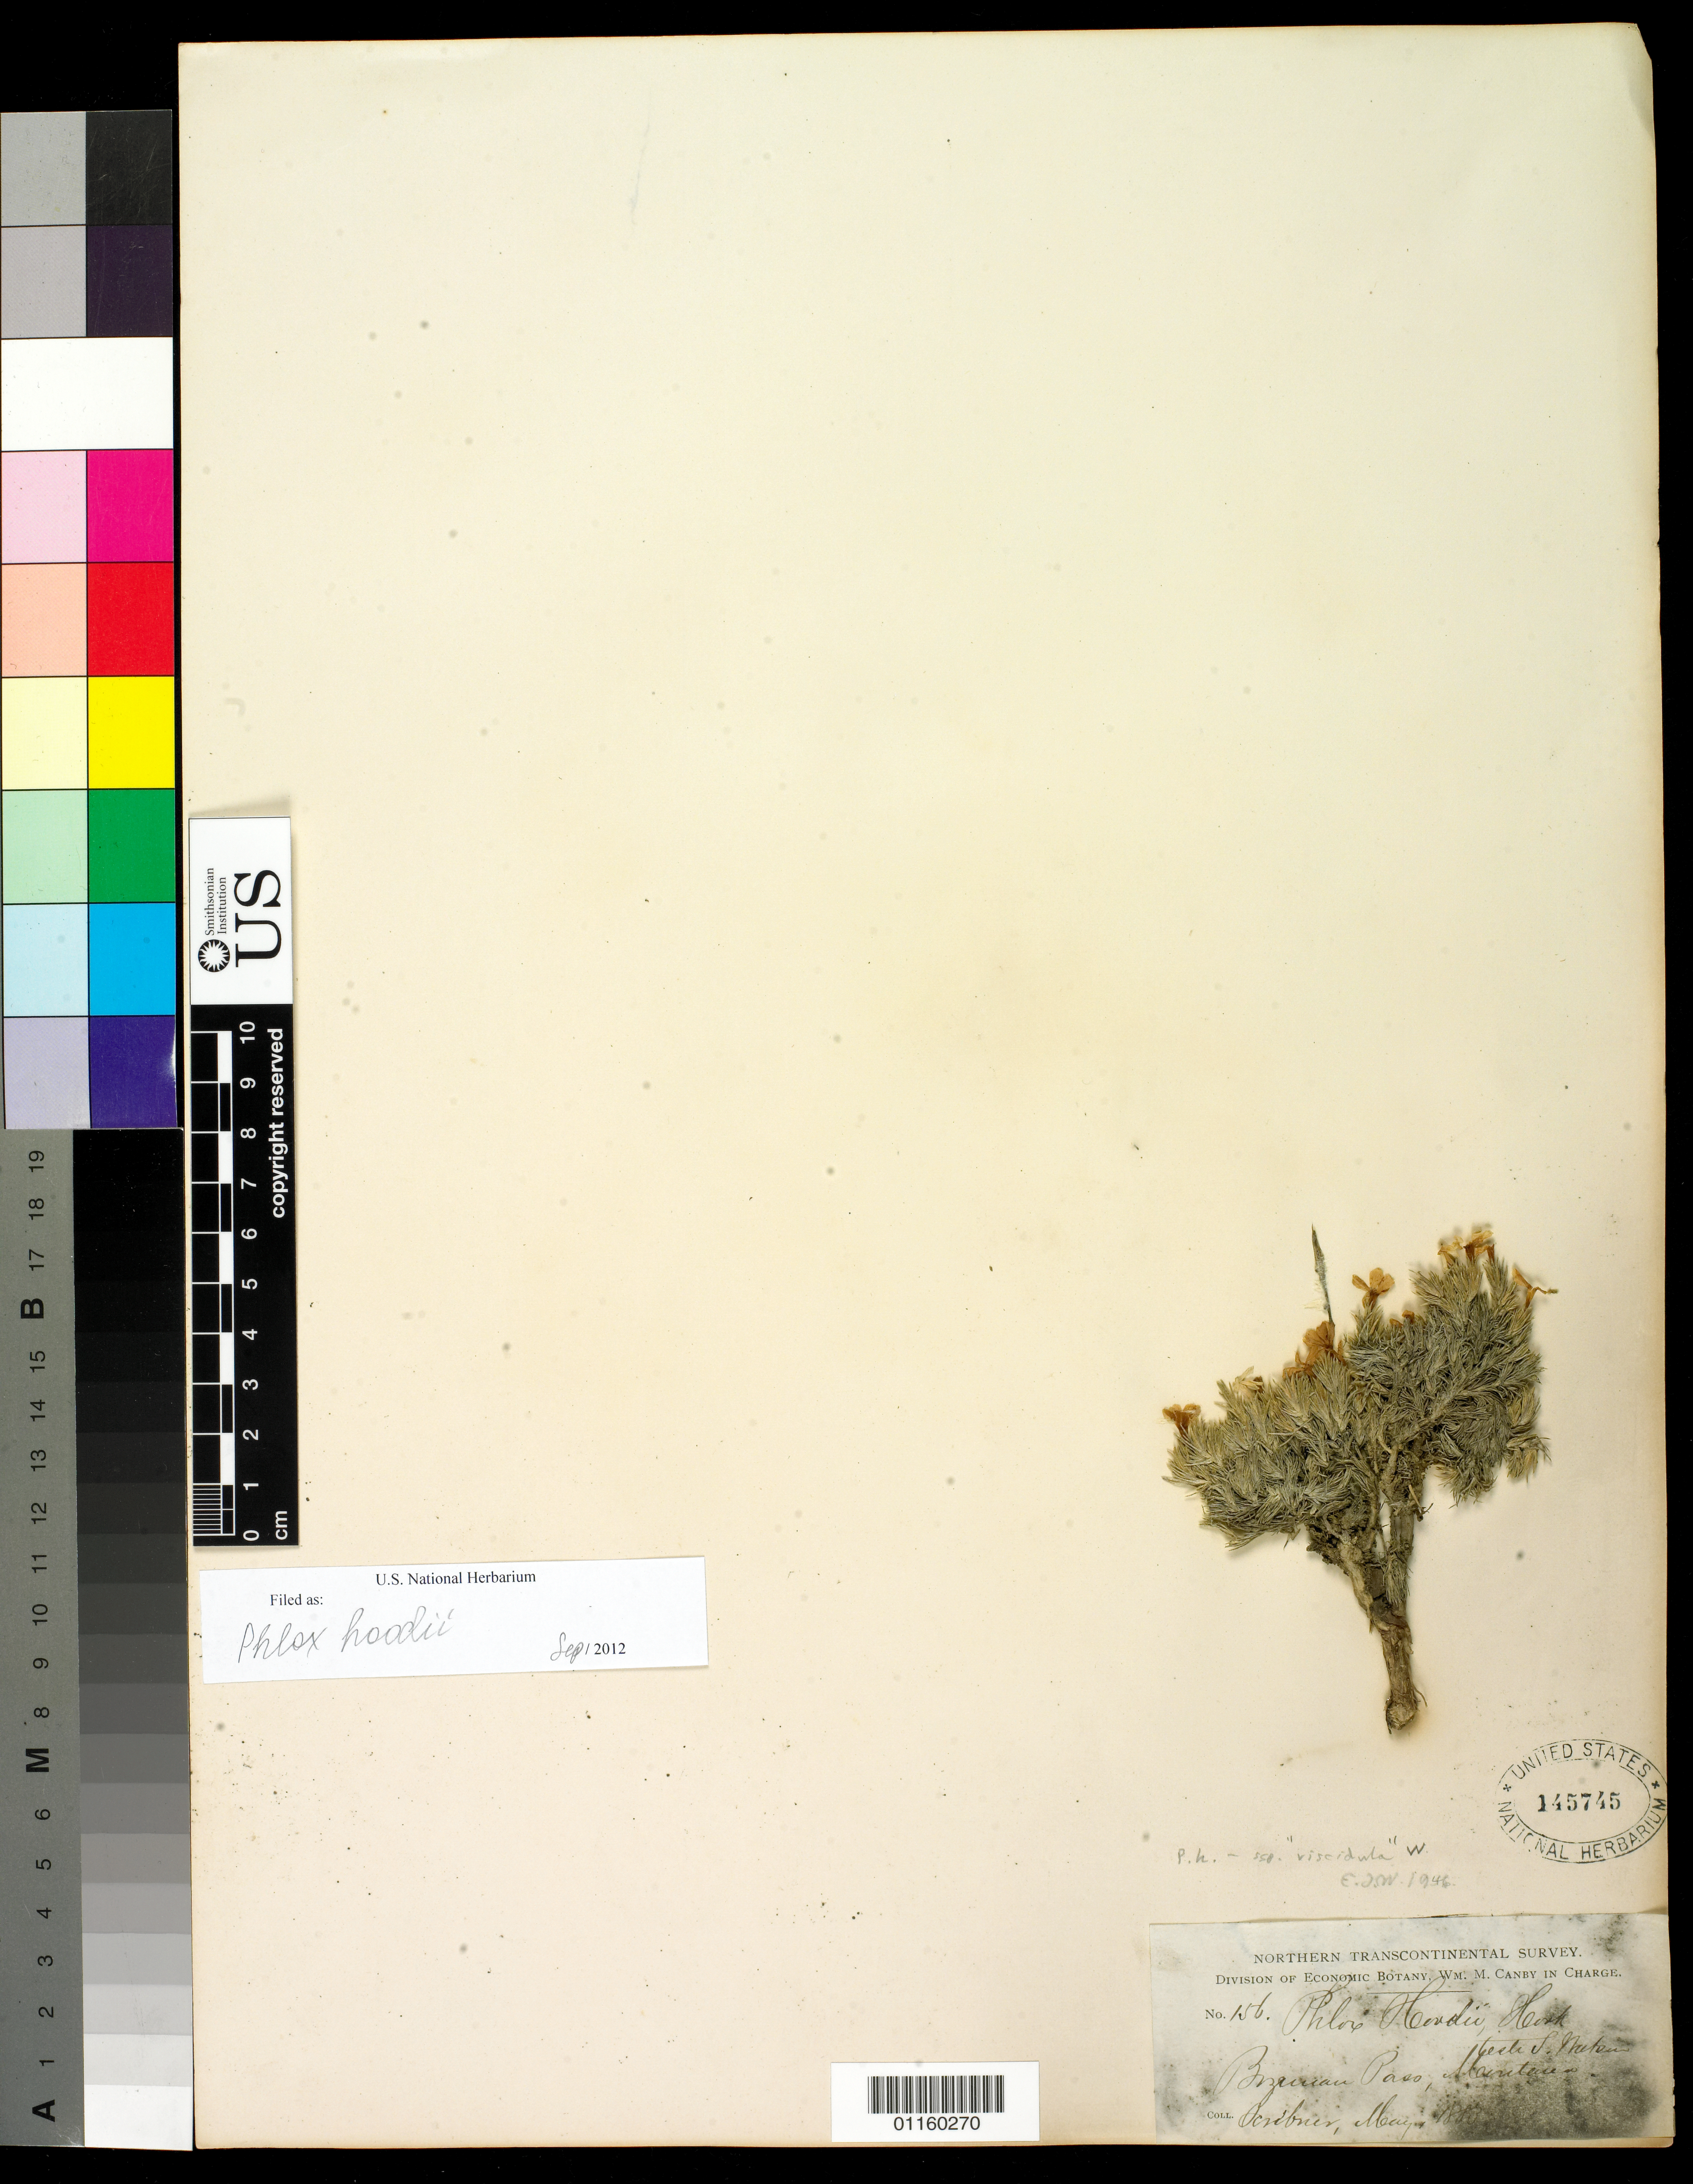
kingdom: Plantae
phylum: Tracheophyta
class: Magnoliopsida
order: Ericales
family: Polemoniaceae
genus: Phlox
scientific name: Phlox caespitosa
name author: Nutt.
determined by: Mayfield, M. H.; Ferguson, C. J.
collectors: F. L. Scribner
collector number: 156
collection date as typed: Oct 1883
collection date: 1883-10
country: United States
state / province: Montana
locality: [B..] Pass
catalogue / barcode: US 145745